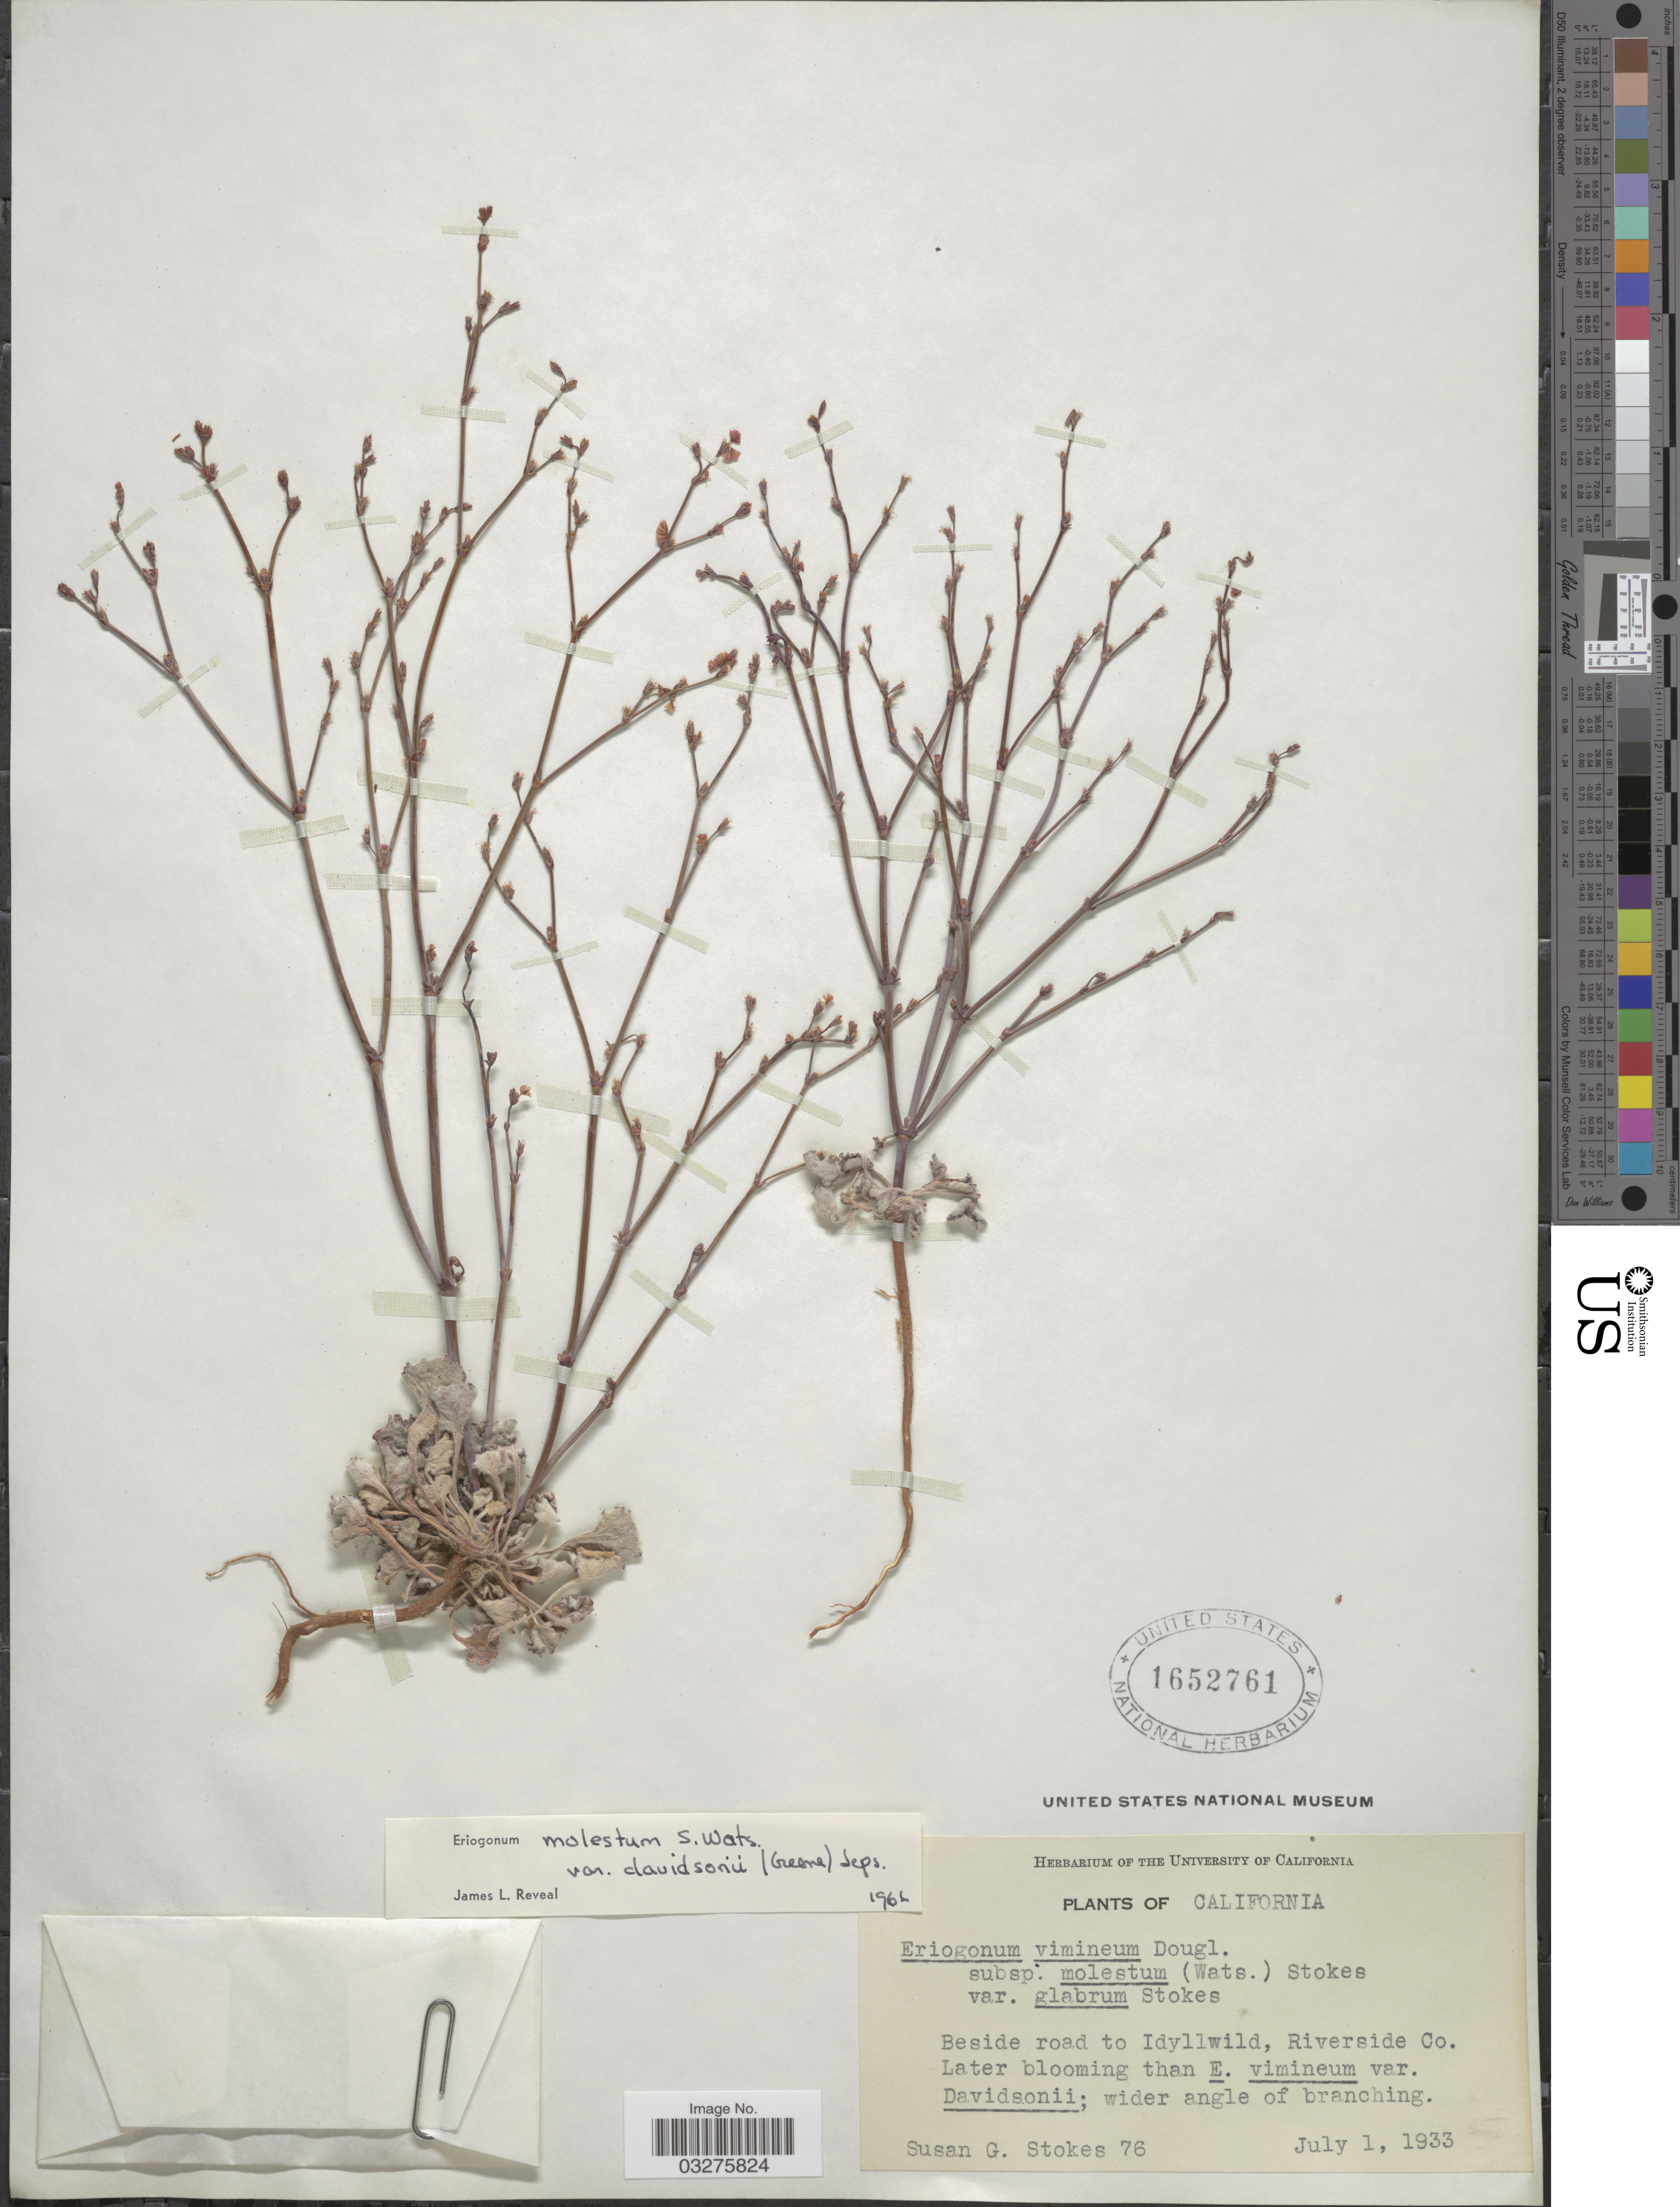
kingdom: Plantae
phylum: Tracheophyta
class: Magnoliopsida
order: Caryophyllales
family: Polygonaceae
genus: Eriogonum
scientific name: Eriogonum davidsonii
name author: Greene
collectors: S. G. Stokes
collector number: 76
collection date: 1933-07-01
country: United States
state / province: California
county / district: Riverside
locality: Beside road to Idyllwild, Riverside Co.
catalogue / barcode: US 1652761